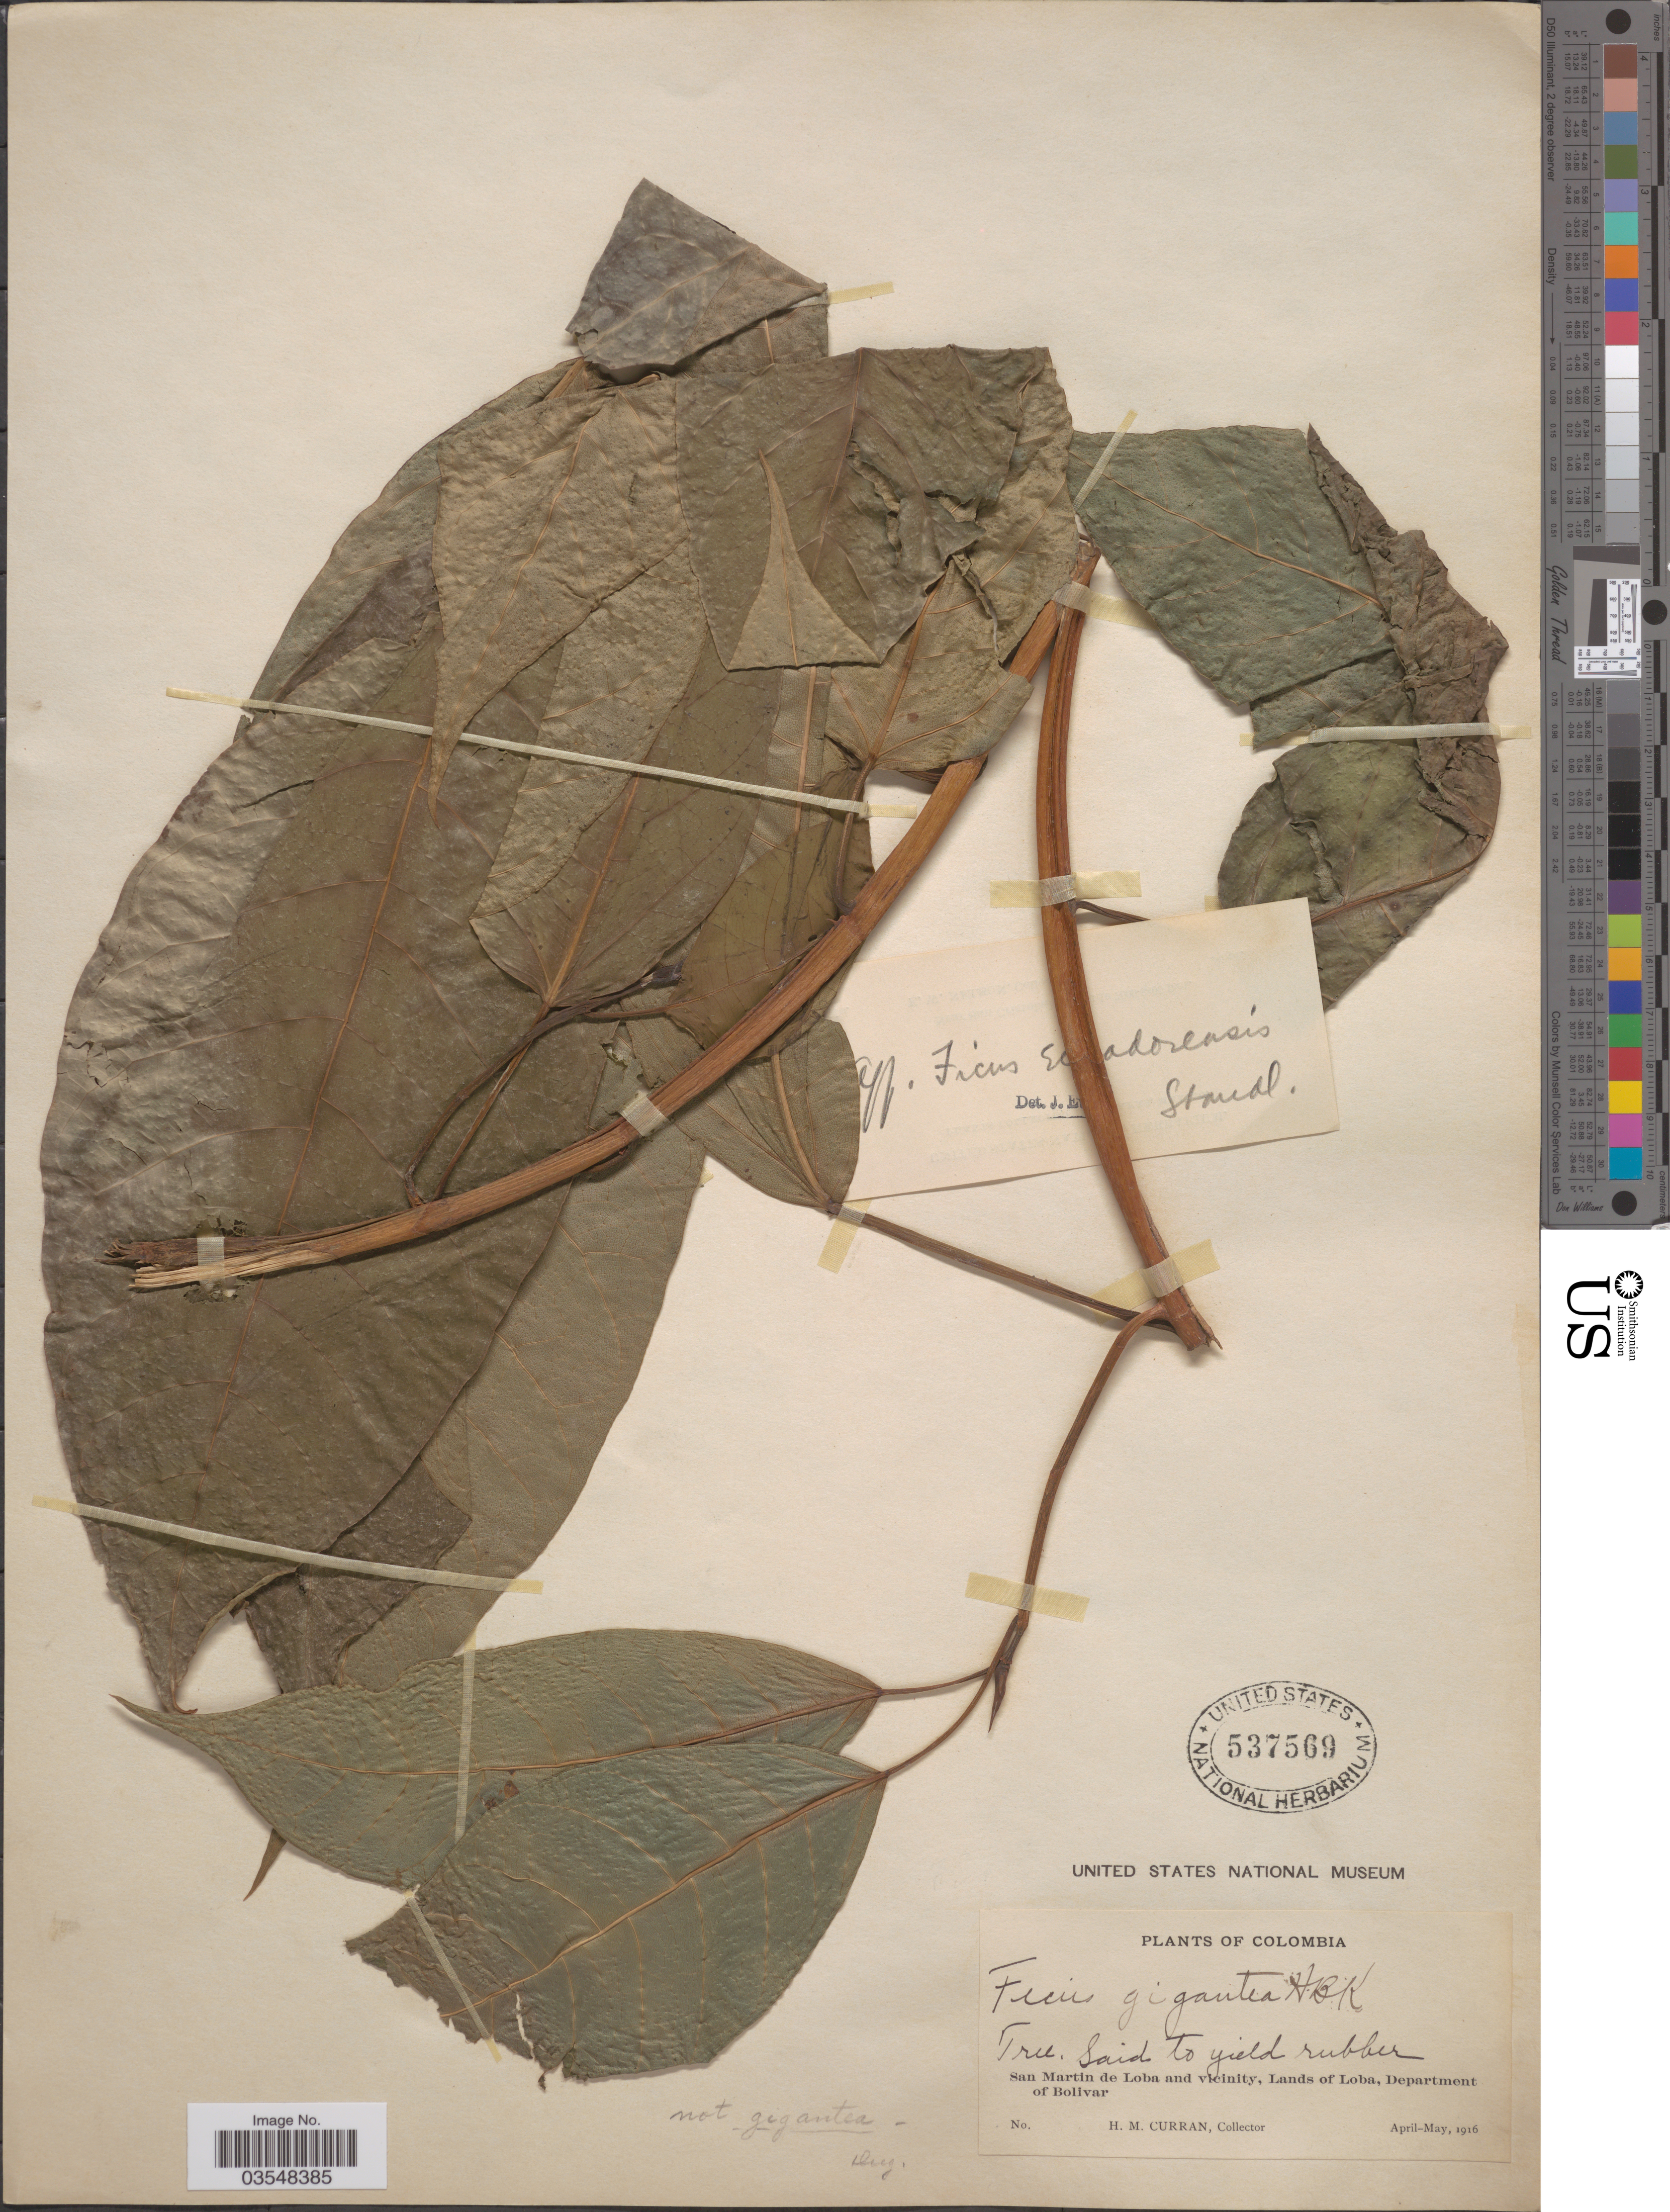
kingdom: Plantae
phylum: Tracheophyta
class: Magnoliopsida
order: Rosales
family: Moraceae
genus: Ficus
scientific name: Ficus ecuadorensis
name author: C.C. Berg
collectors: H. M. Curran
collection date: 1916-04/1916-05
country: Colombia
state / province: Bolívar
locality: San Martin de Loba and vicinity, Lands of Loba, Department of Bolivar.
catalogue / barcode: US 537569